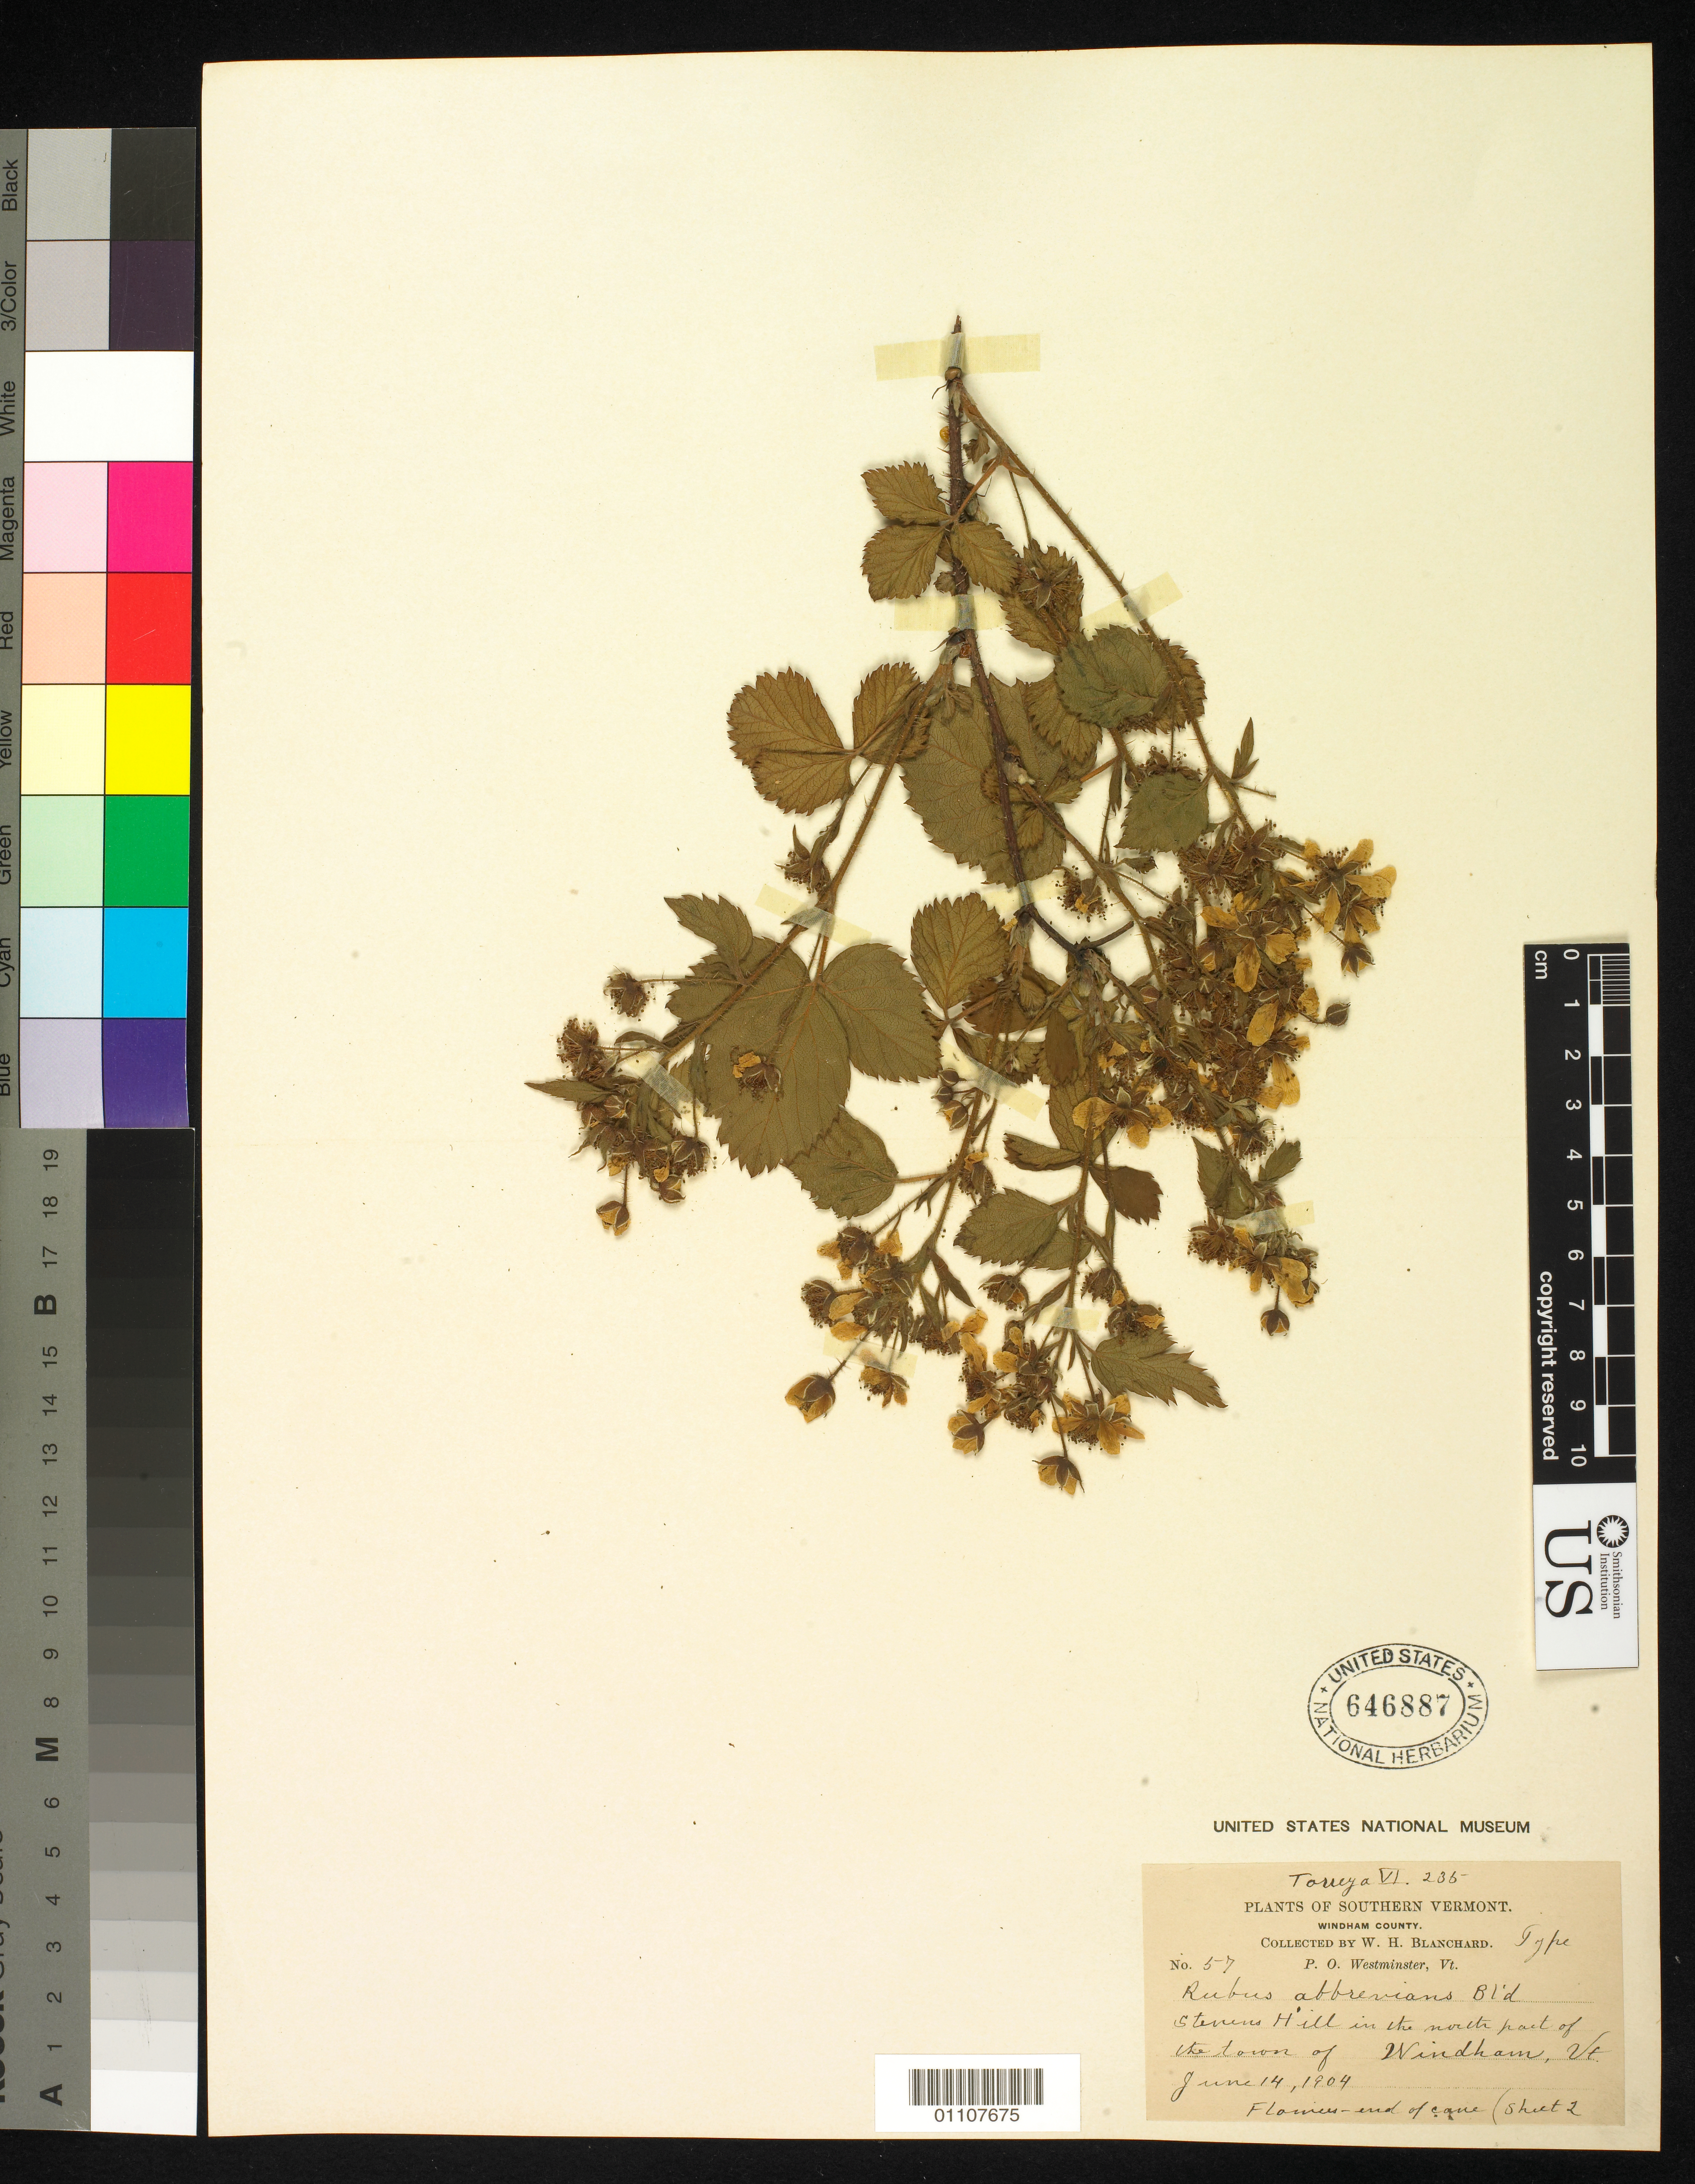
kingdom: Plantae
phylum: Tracheophyta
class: Magnoliopsida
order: Rosales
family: Rosaceae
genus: Rubus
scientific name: Rubus abbrevians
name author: Blanch.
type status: Syntype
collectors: W. H. Blanchard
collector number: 57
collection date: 1904-06-14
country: United States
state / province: Vermont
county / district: Windham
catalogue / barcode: US 646887